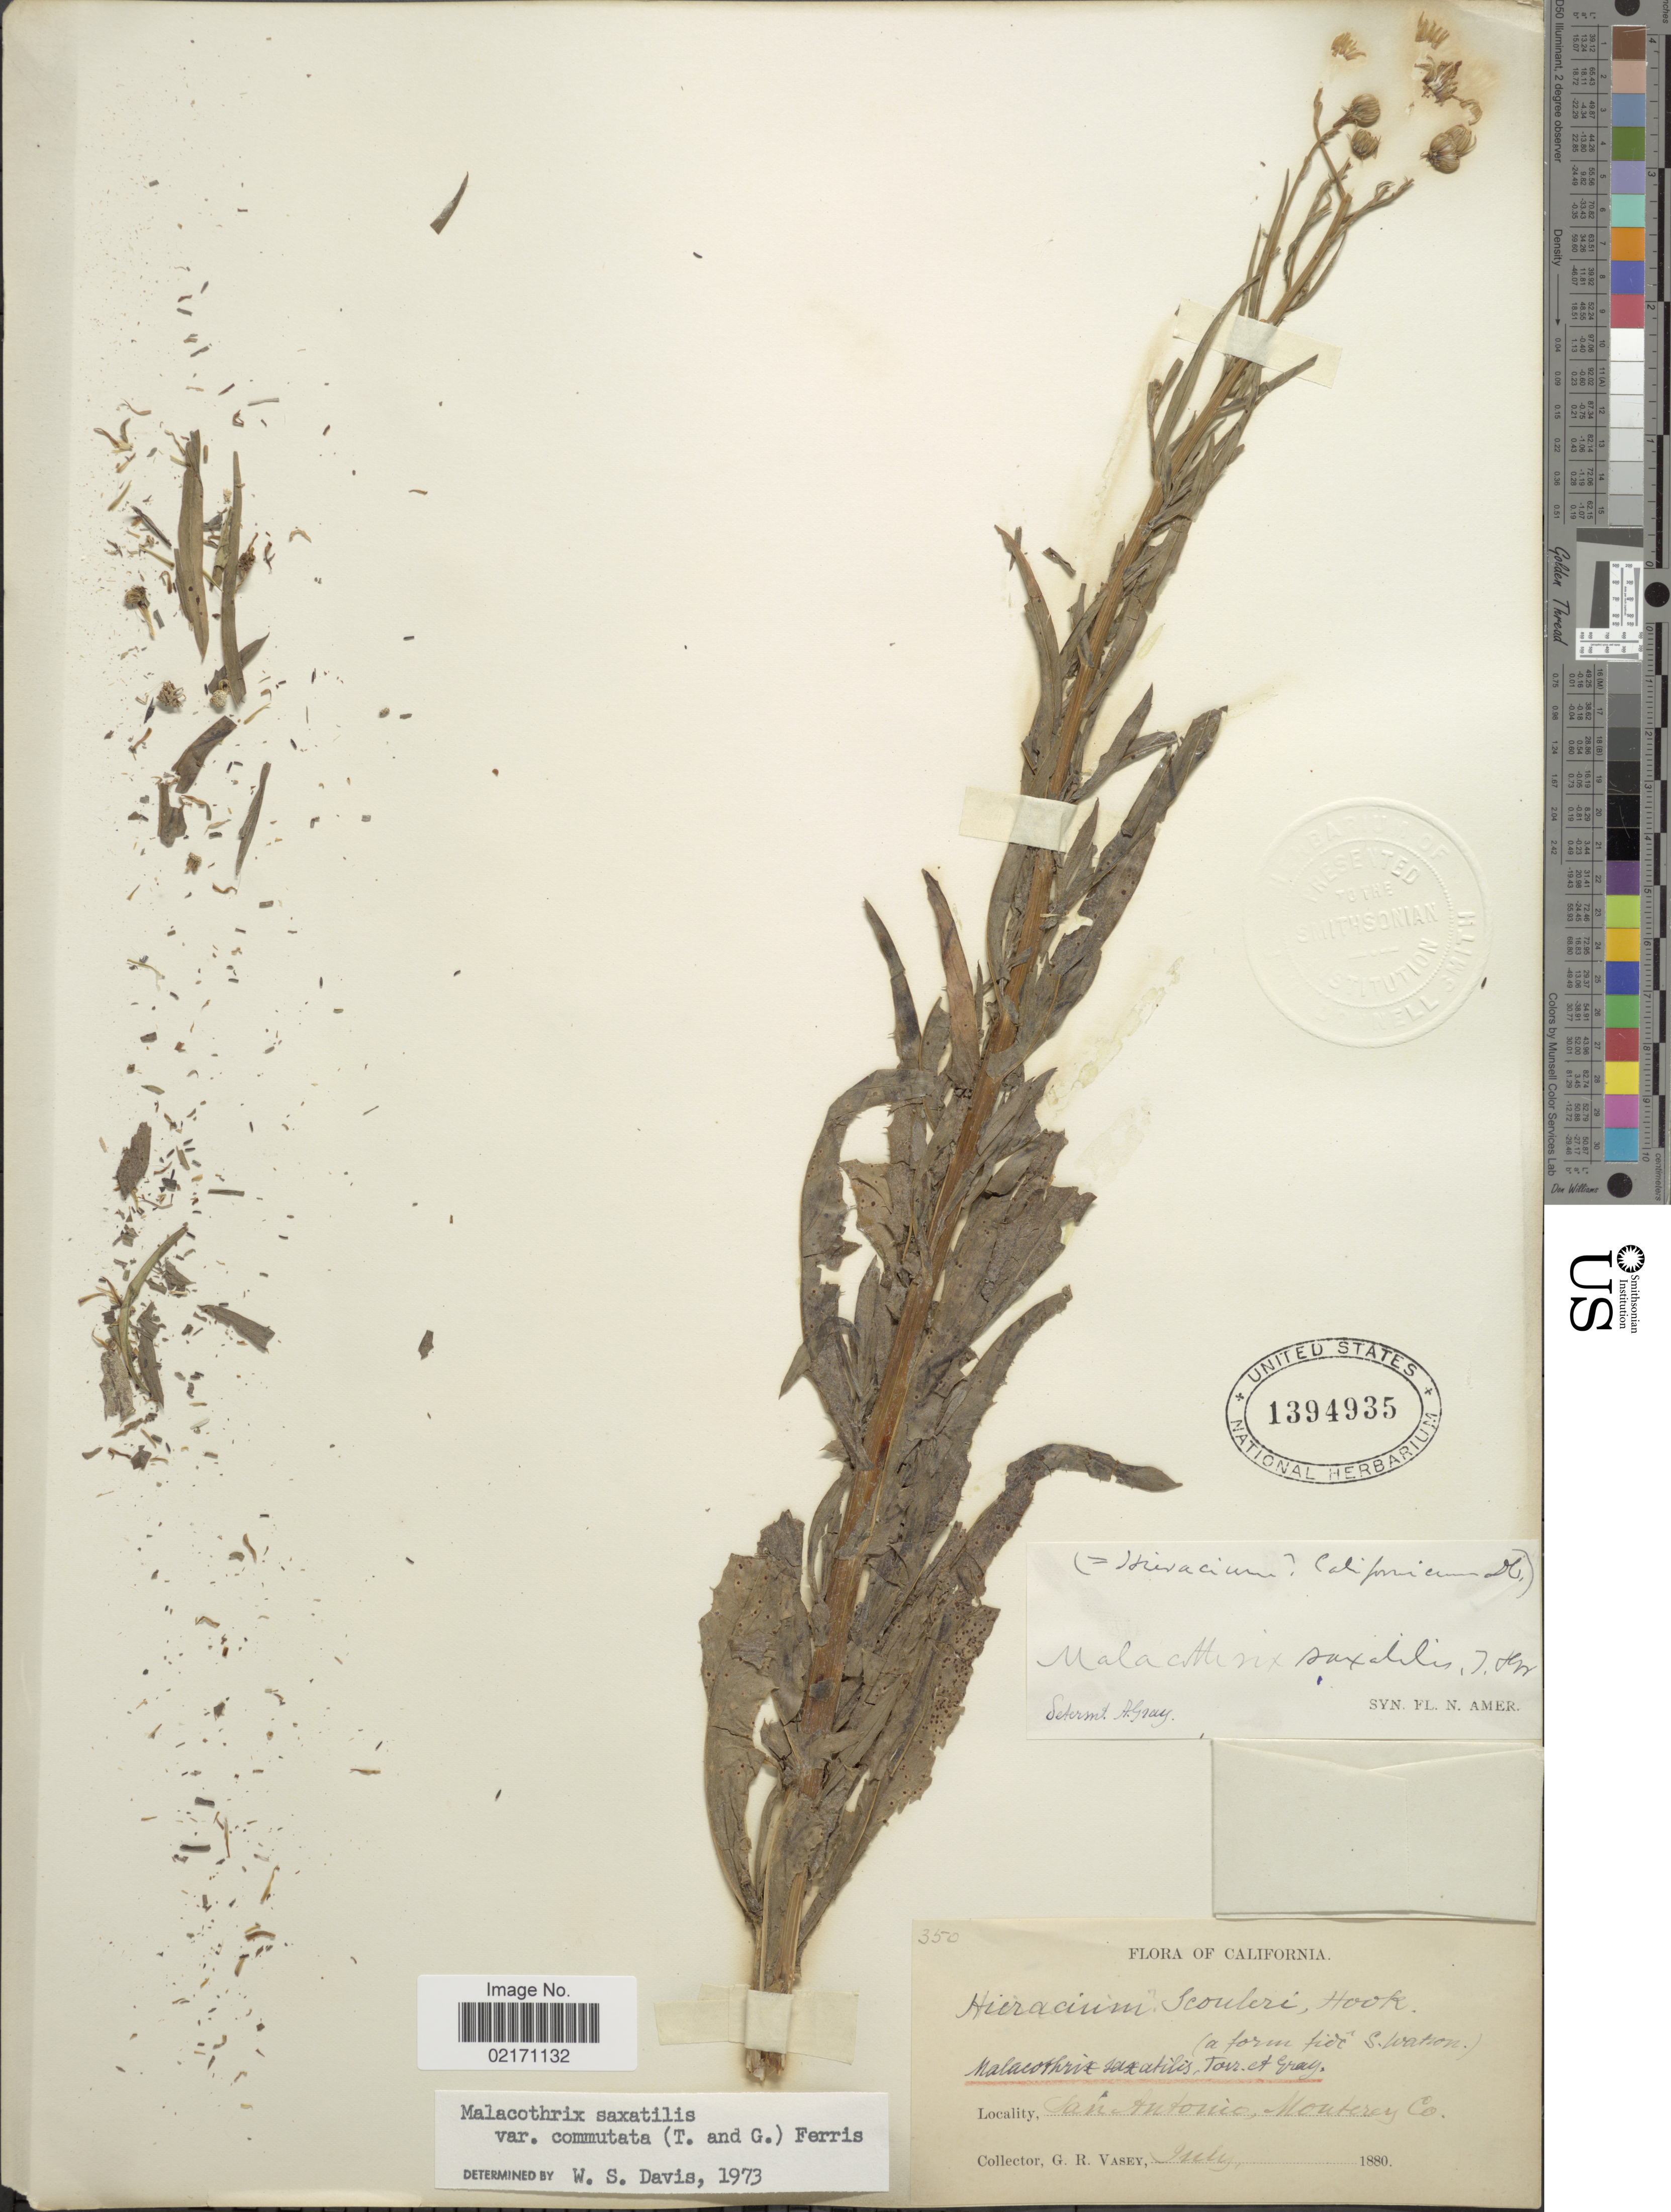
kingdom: Plantae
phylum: Tracheophyta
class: Magnoliopsida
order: Asterales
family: Asteraceae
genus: Malacothrix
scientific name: Malacothrix saxatilis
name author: Torr. & A. Gray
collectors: G. R. Vasey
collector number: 350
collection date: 1880-07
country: United States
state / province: California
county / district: Monterey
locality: San Antonio, Monterey Co.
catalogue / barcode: US 1394935